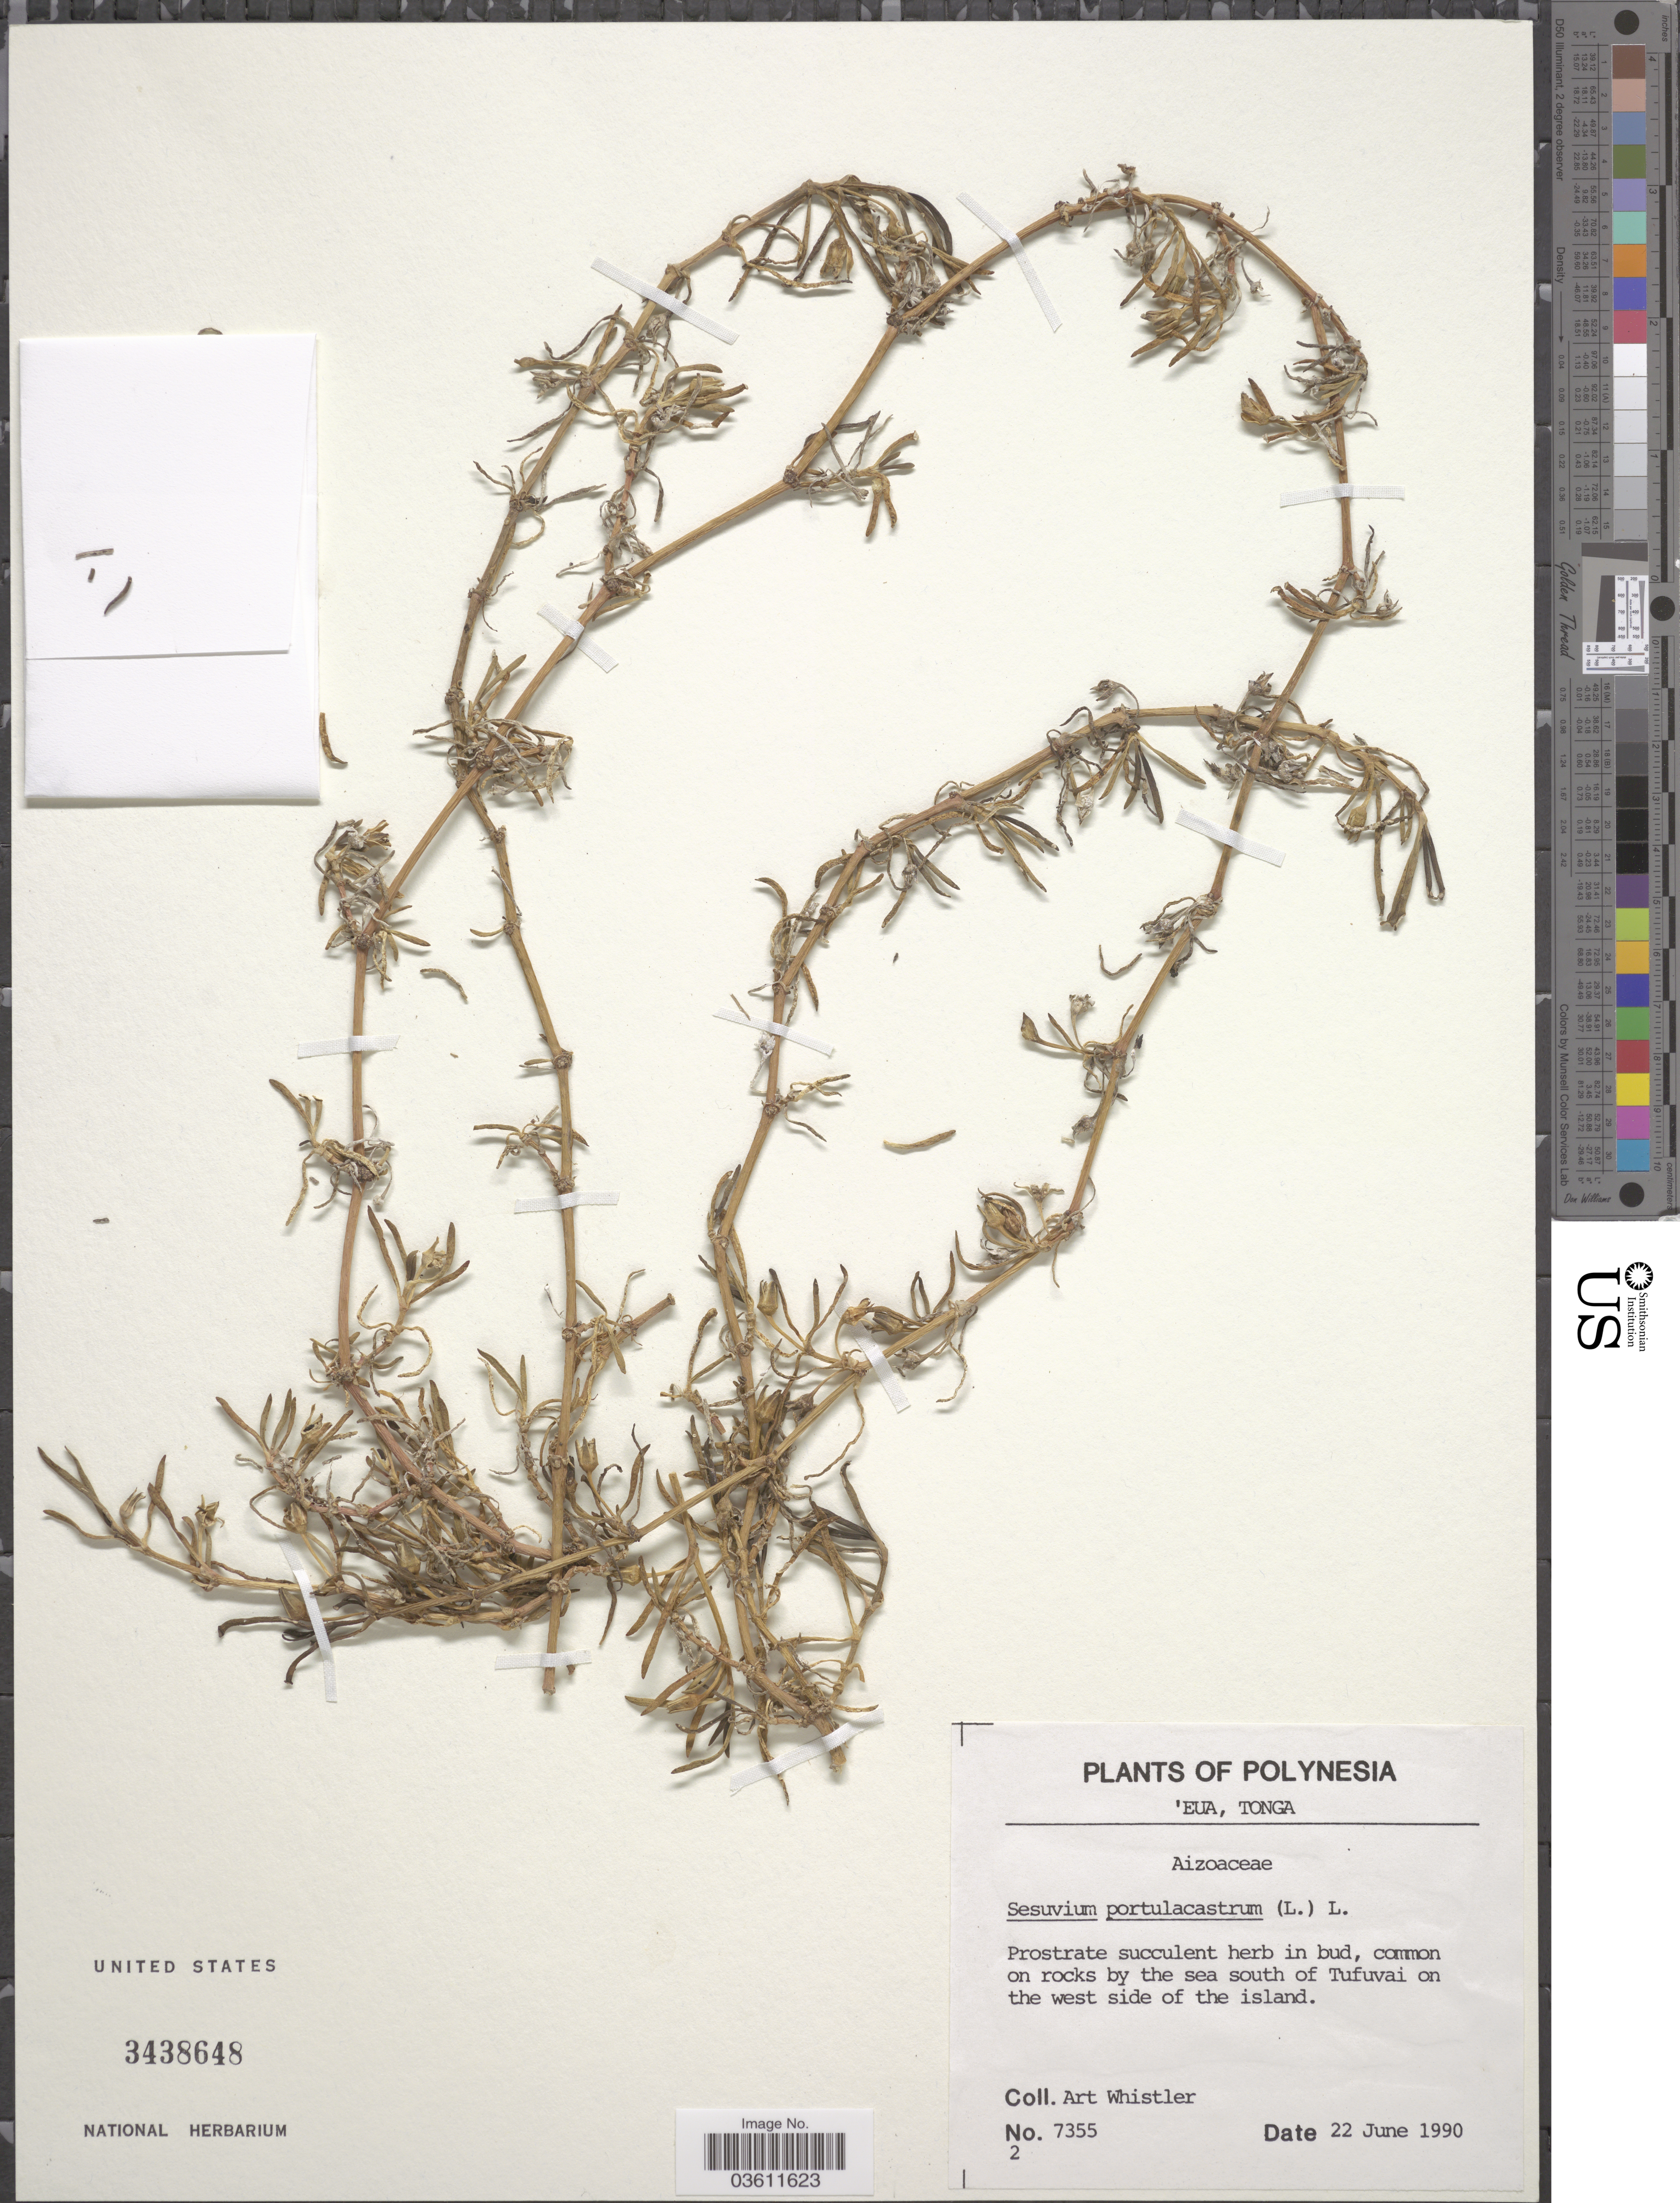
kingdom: Plantae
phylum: Tracheophyta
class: Magnoliopsida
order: Caryophyllales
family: Aizoaceae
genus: Sesuvium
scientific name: Sesuvium portulacastrum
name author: (L.) L.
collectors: A. Whistler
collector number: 7355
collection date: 1990-06-22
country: Tonga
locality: Plynesia. [unsure placement] 'Eua. On rocks by the sea south of Tufuvai on the west side of the island.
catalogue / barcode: US 3438648